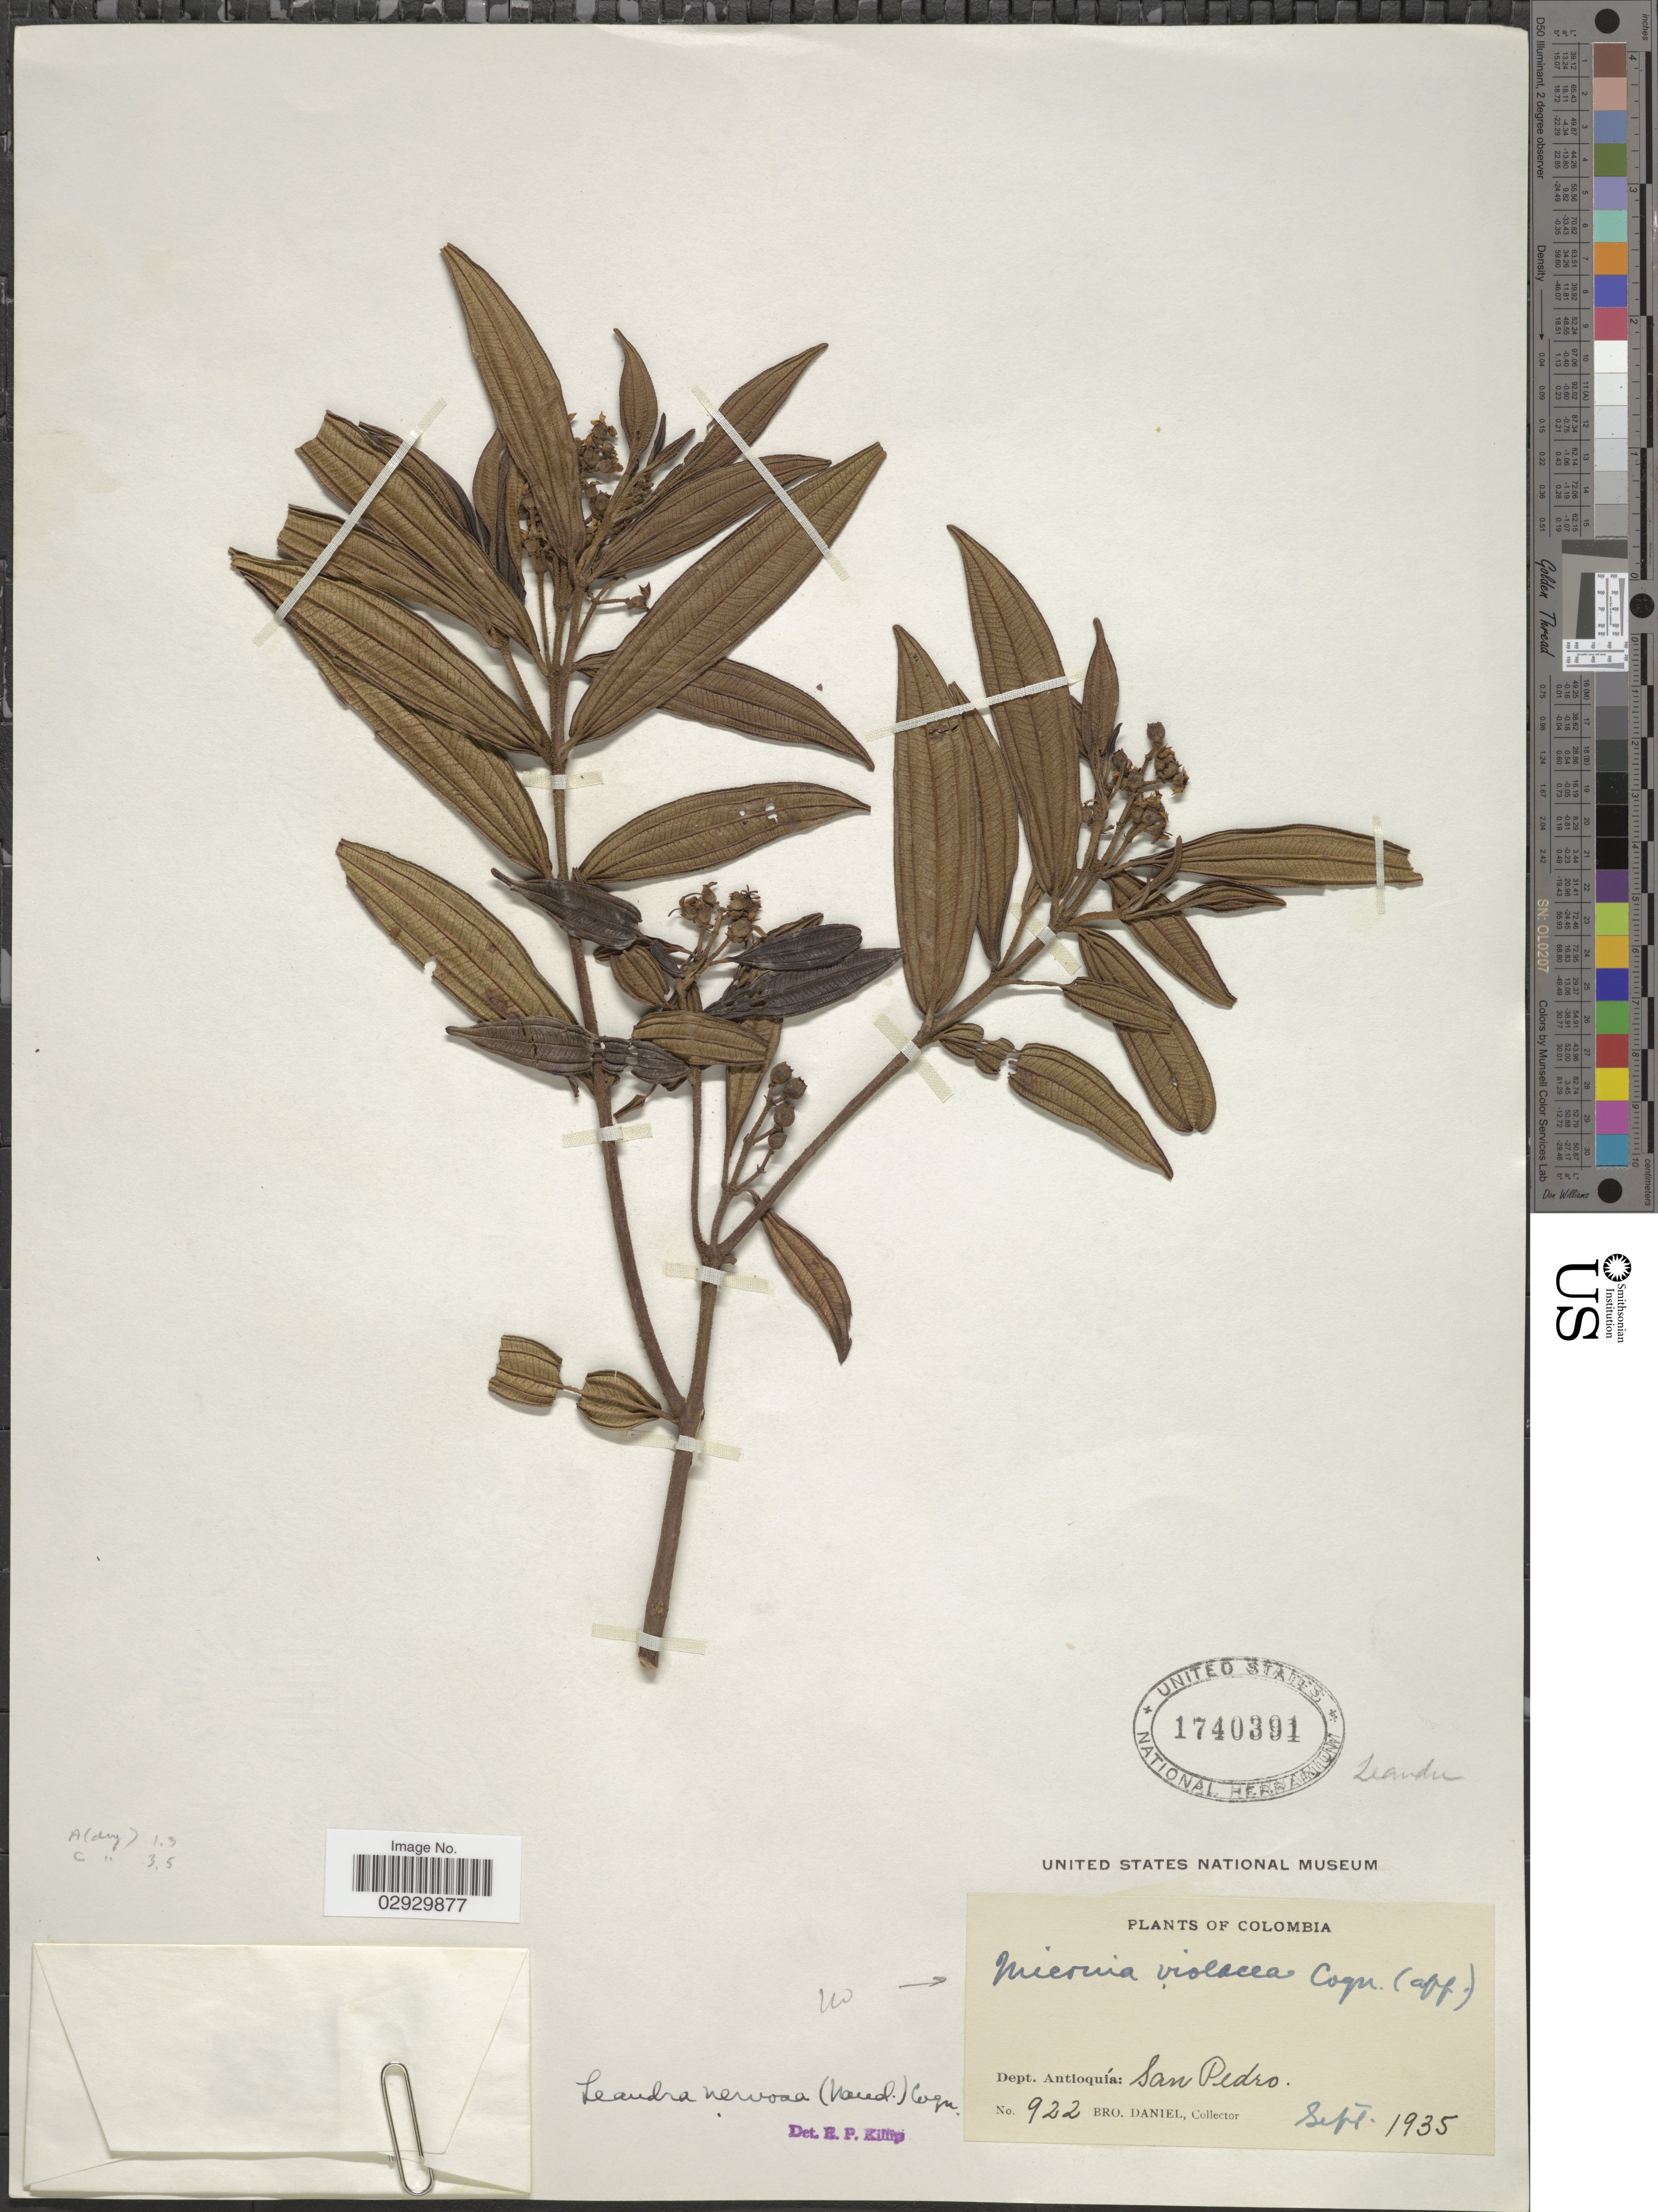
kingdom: Plantae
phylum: Tracheophyta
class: Magnoliopsida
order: Myrtales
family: Melastomataceae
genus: Leandra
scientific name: Leandra nervosa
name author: (Naudin) Cogn.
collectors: Bro. Daniel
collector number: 922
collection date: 1935-09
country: Colombia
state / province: Antioquia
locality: Dept. Antioquia: San Pedro.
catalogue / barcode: US 1740391